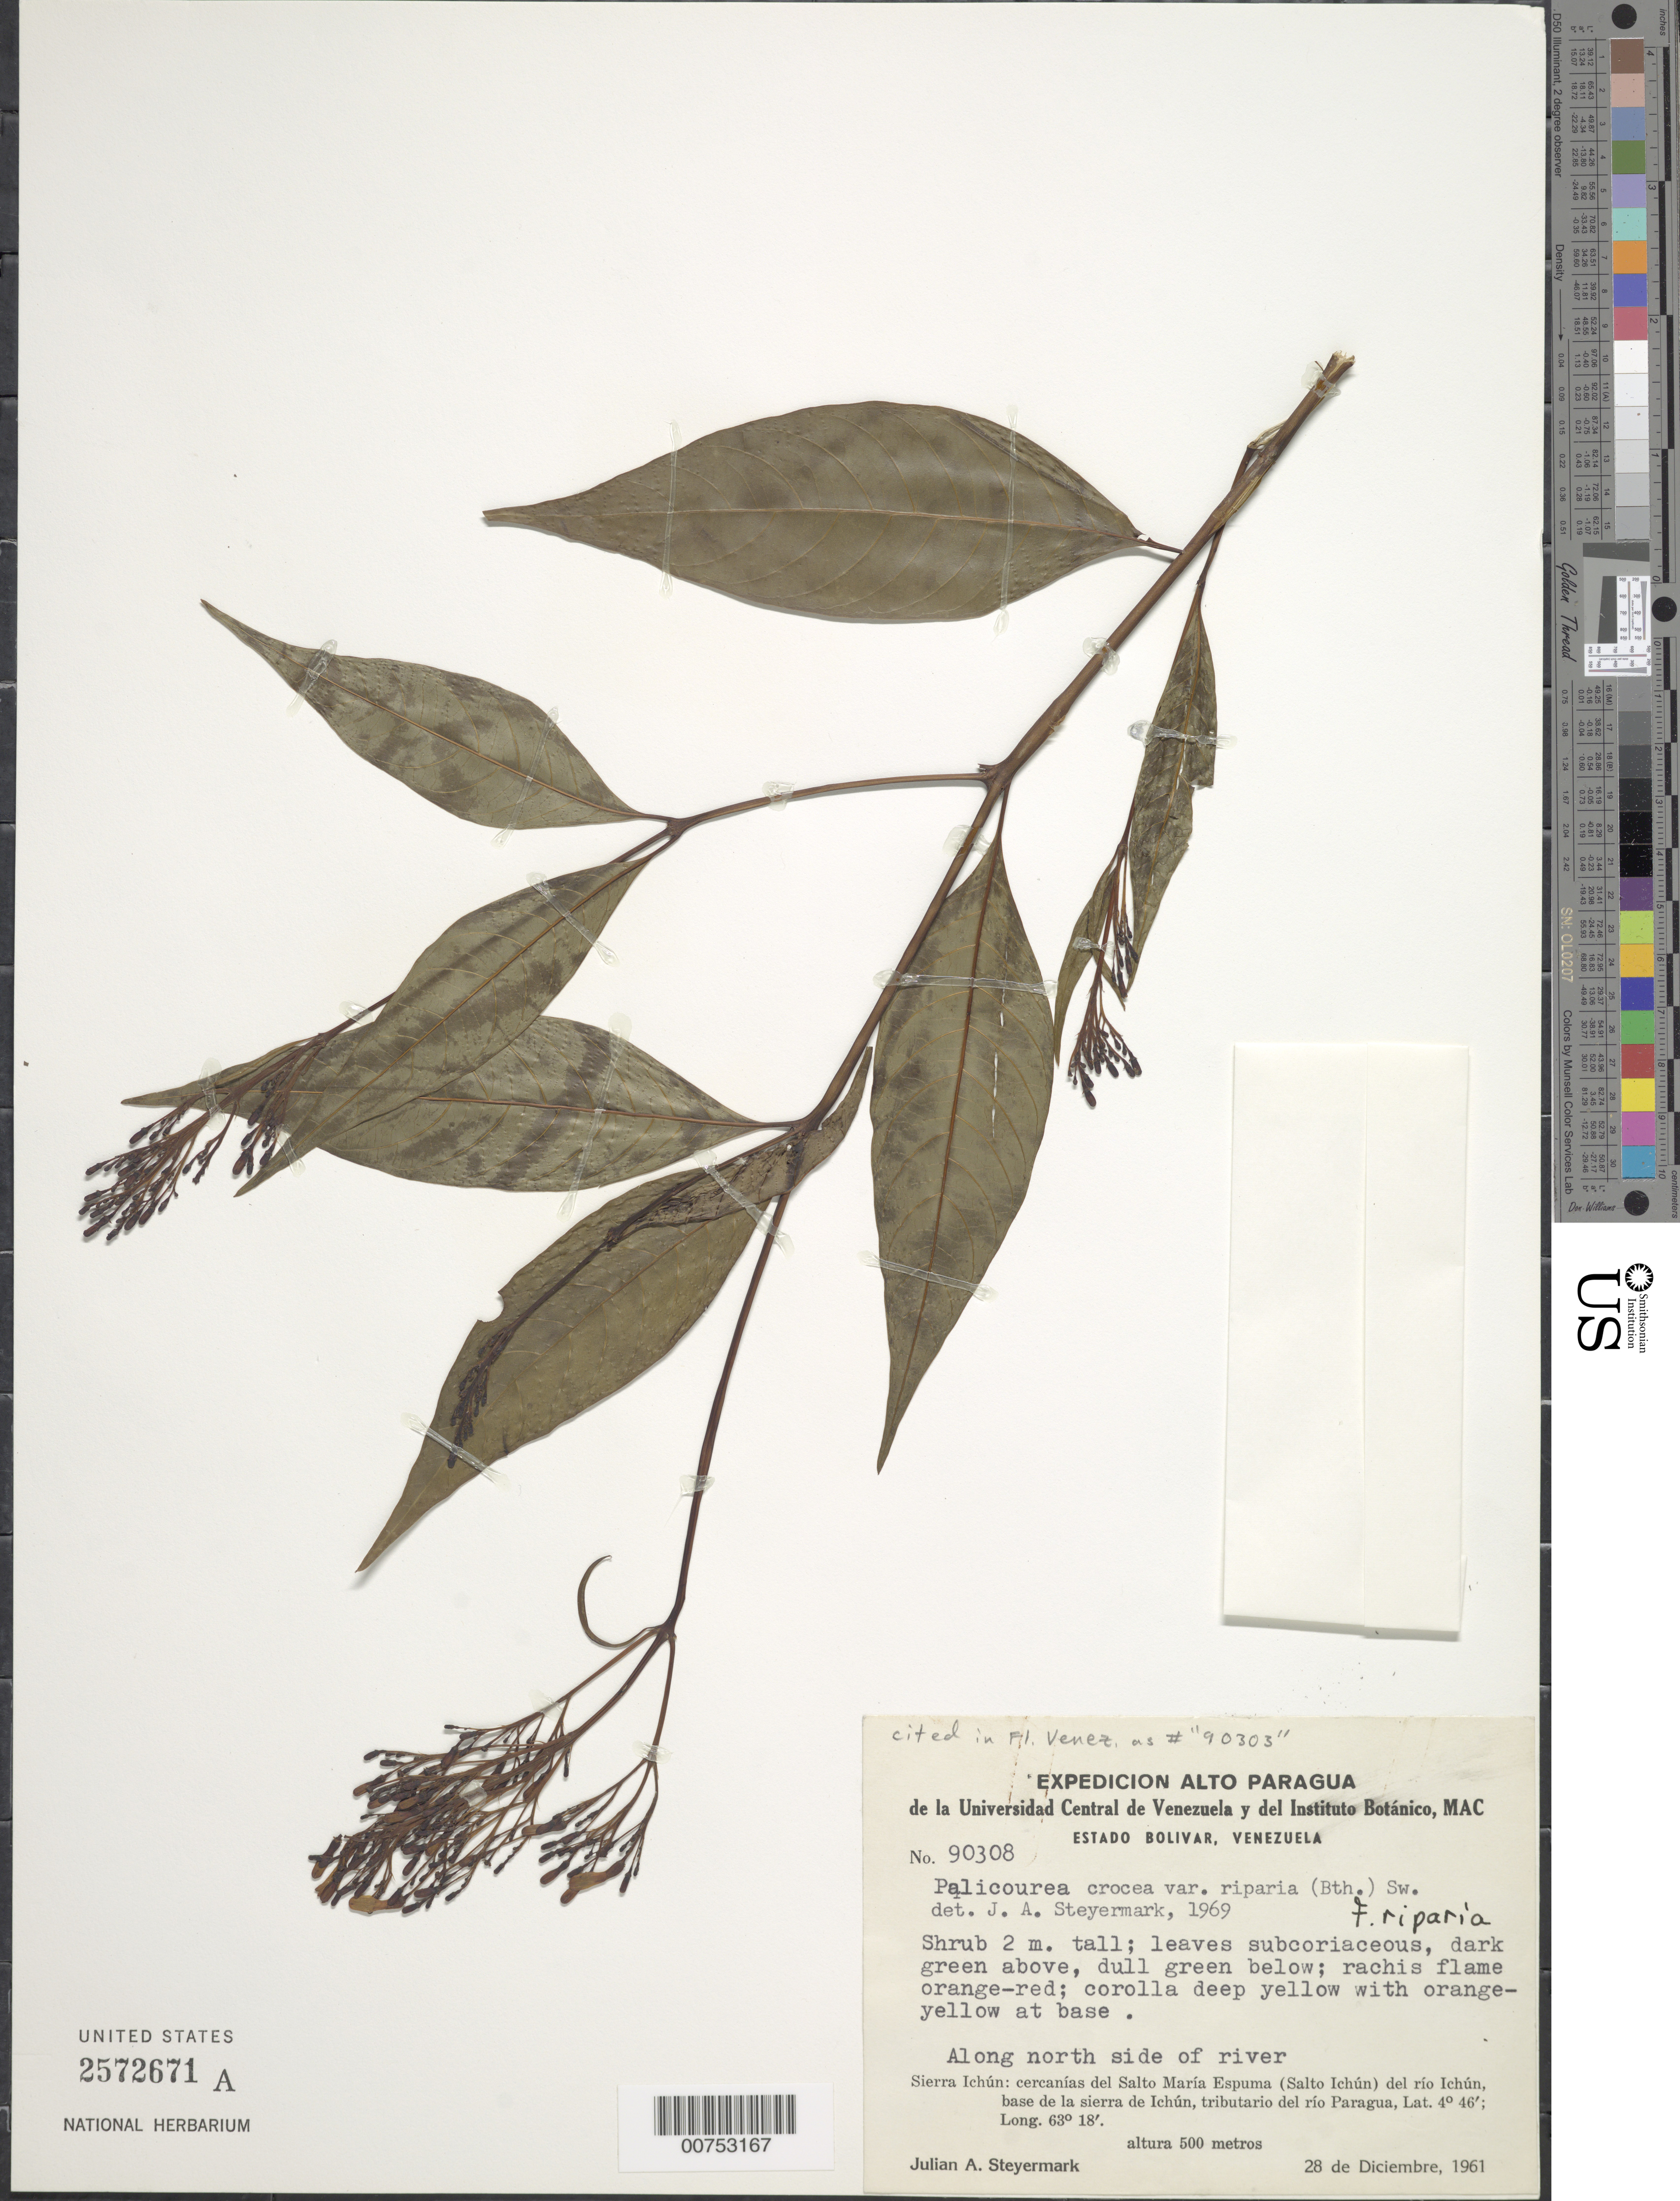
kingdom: Plantae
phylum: Tracheophyta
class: Magnoliopsida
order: Gentianales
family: Rubiaceae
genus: Palicourea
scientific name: Palicourea crocea f. riparia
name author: (Benth.) Griseb.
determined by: Steyermark, Julian A., (VEN)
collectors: J. Steyermark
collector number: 90308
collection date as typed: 28-Dec-61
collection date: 1961-12-28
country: Venezuela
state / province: Bolívar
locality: Sierra Ichún, Salto María Espuma (Salto Ichún) del Río Ichún (tributary of río Paragua), base de la sierra de Ichún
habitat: Along north side of river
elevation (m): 500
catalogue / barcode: US 2572671A